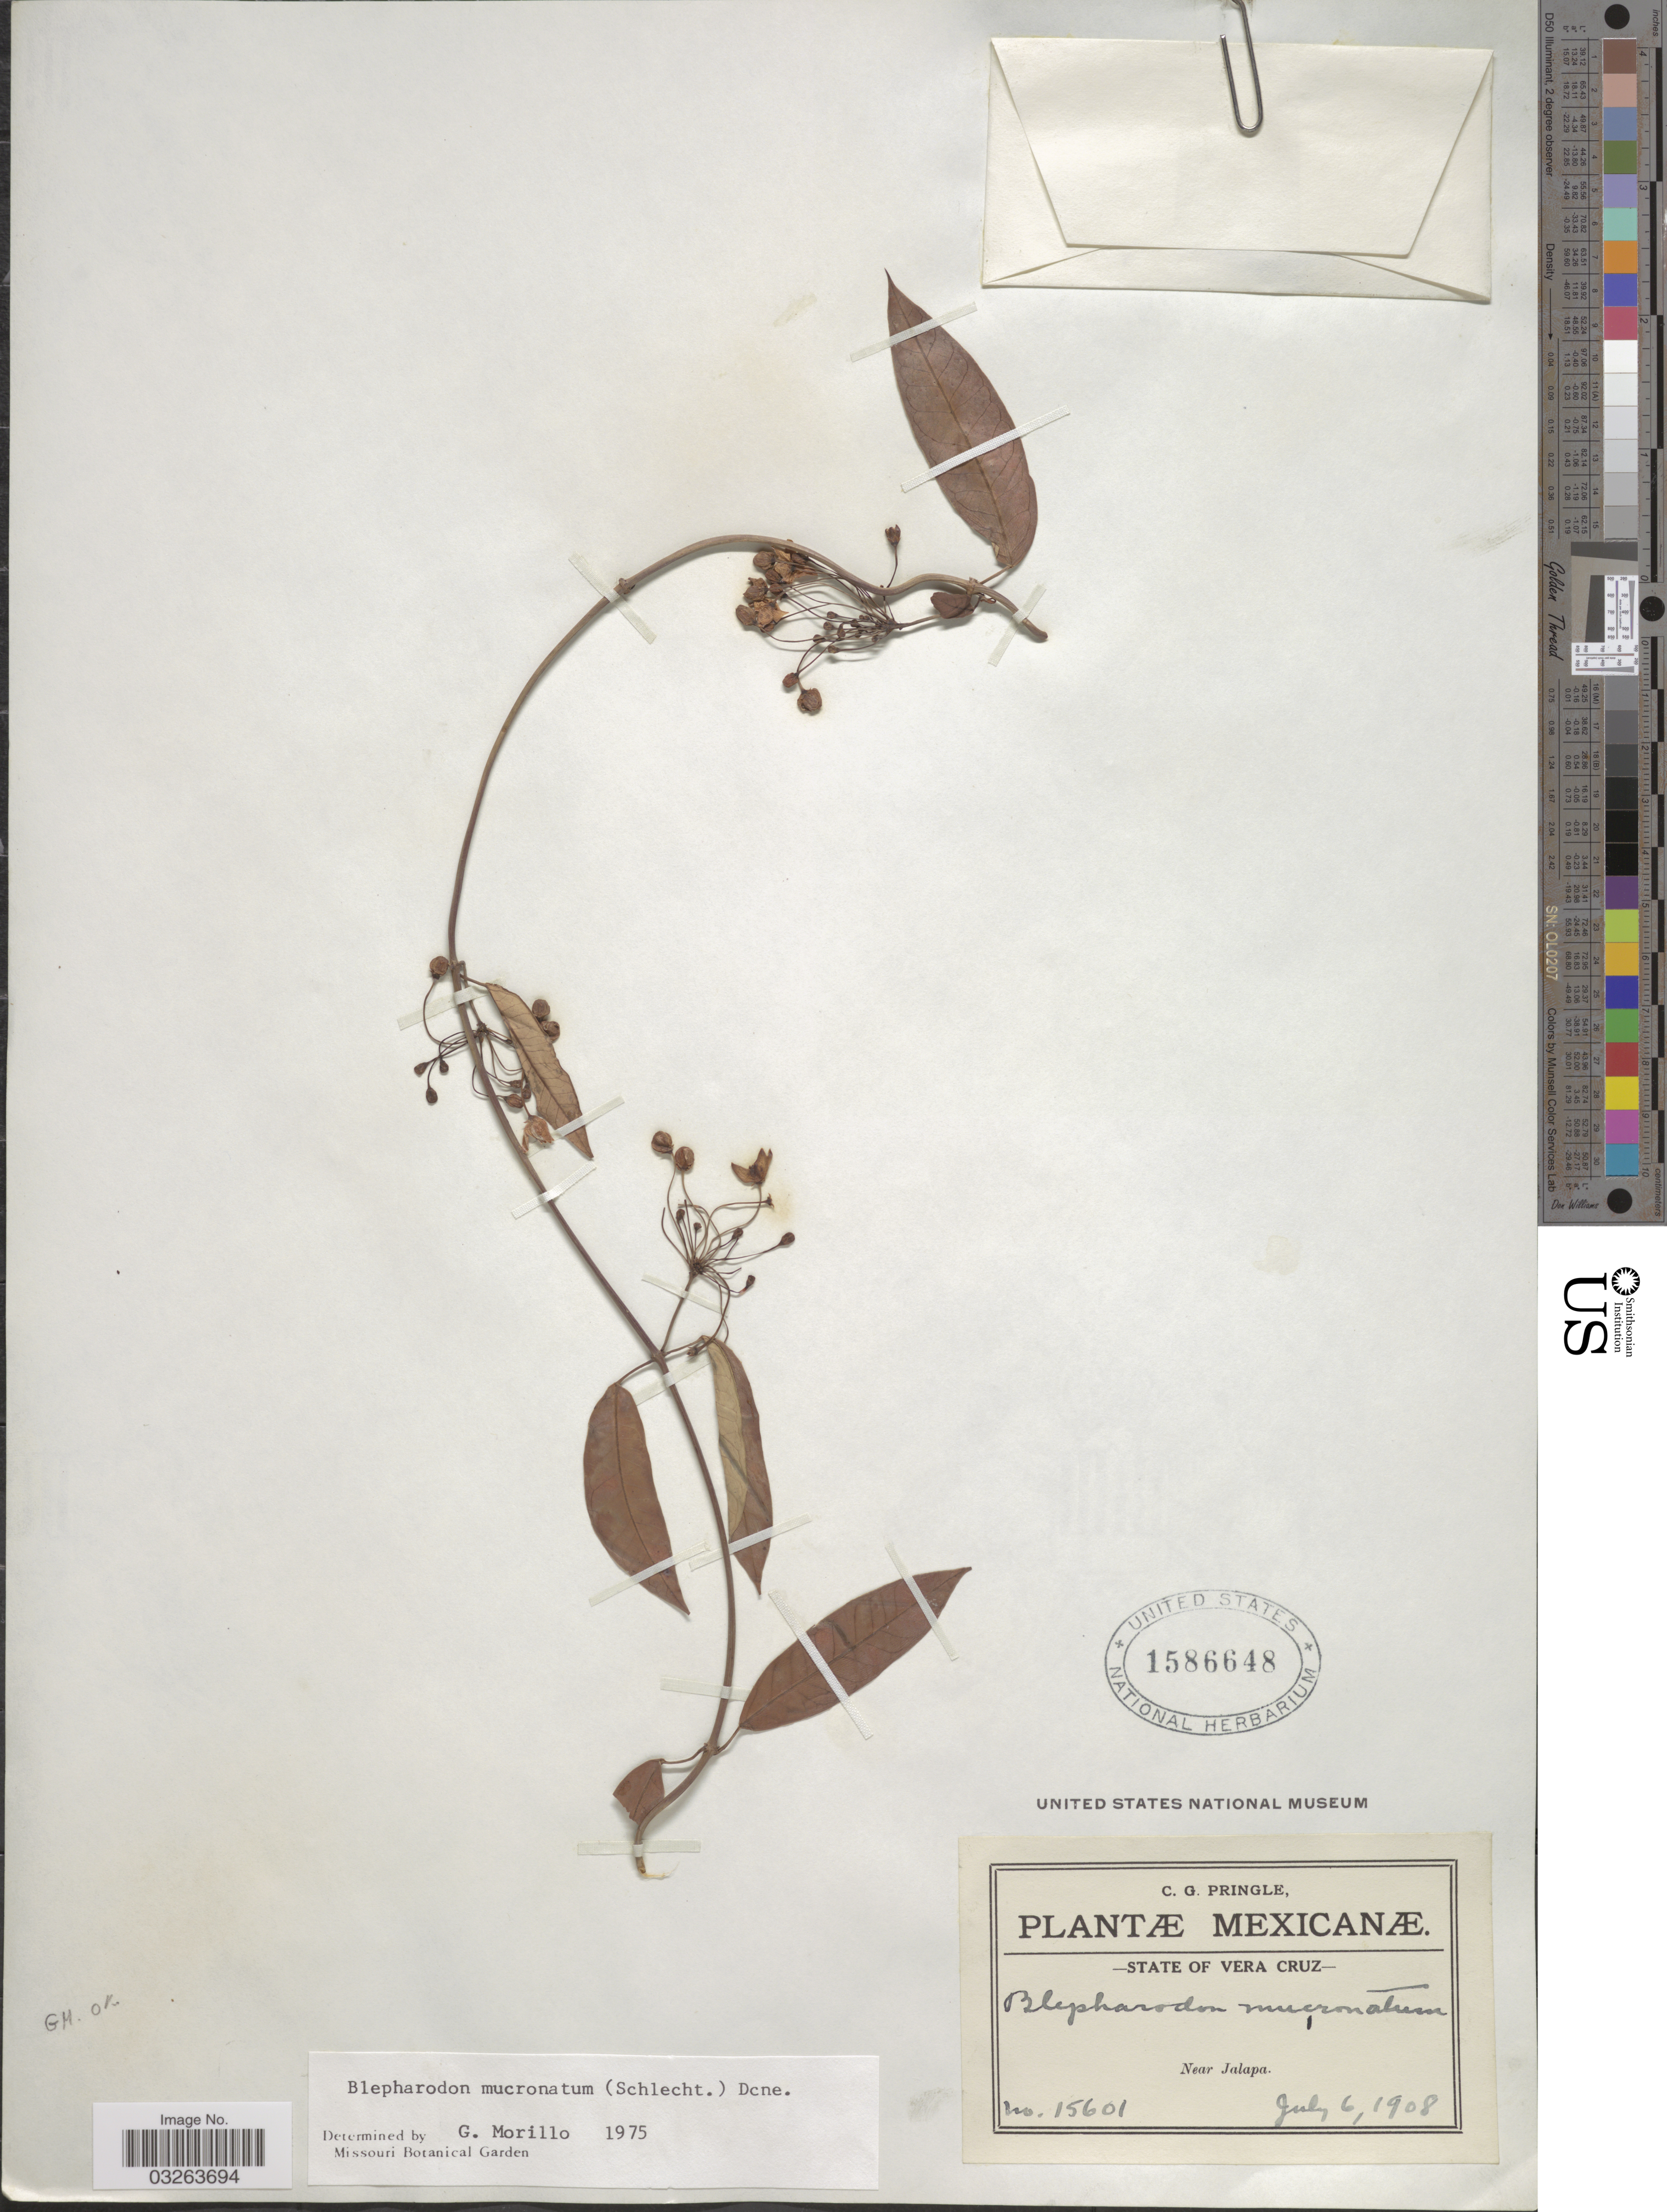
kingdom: Plantae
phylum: Tracheophyta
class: Magnoliopsida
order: Gentianales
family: Apocynaceae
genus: Blepharodon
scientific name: Blepharodon mucronatum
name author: (Schltdl.) Decne.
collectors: C. G. Pringle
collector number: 15601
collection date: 1908-07-06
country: Mexico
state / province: Veracruz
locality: State of Vera Cruz. Near Jalapa.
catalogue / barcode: US 1586648